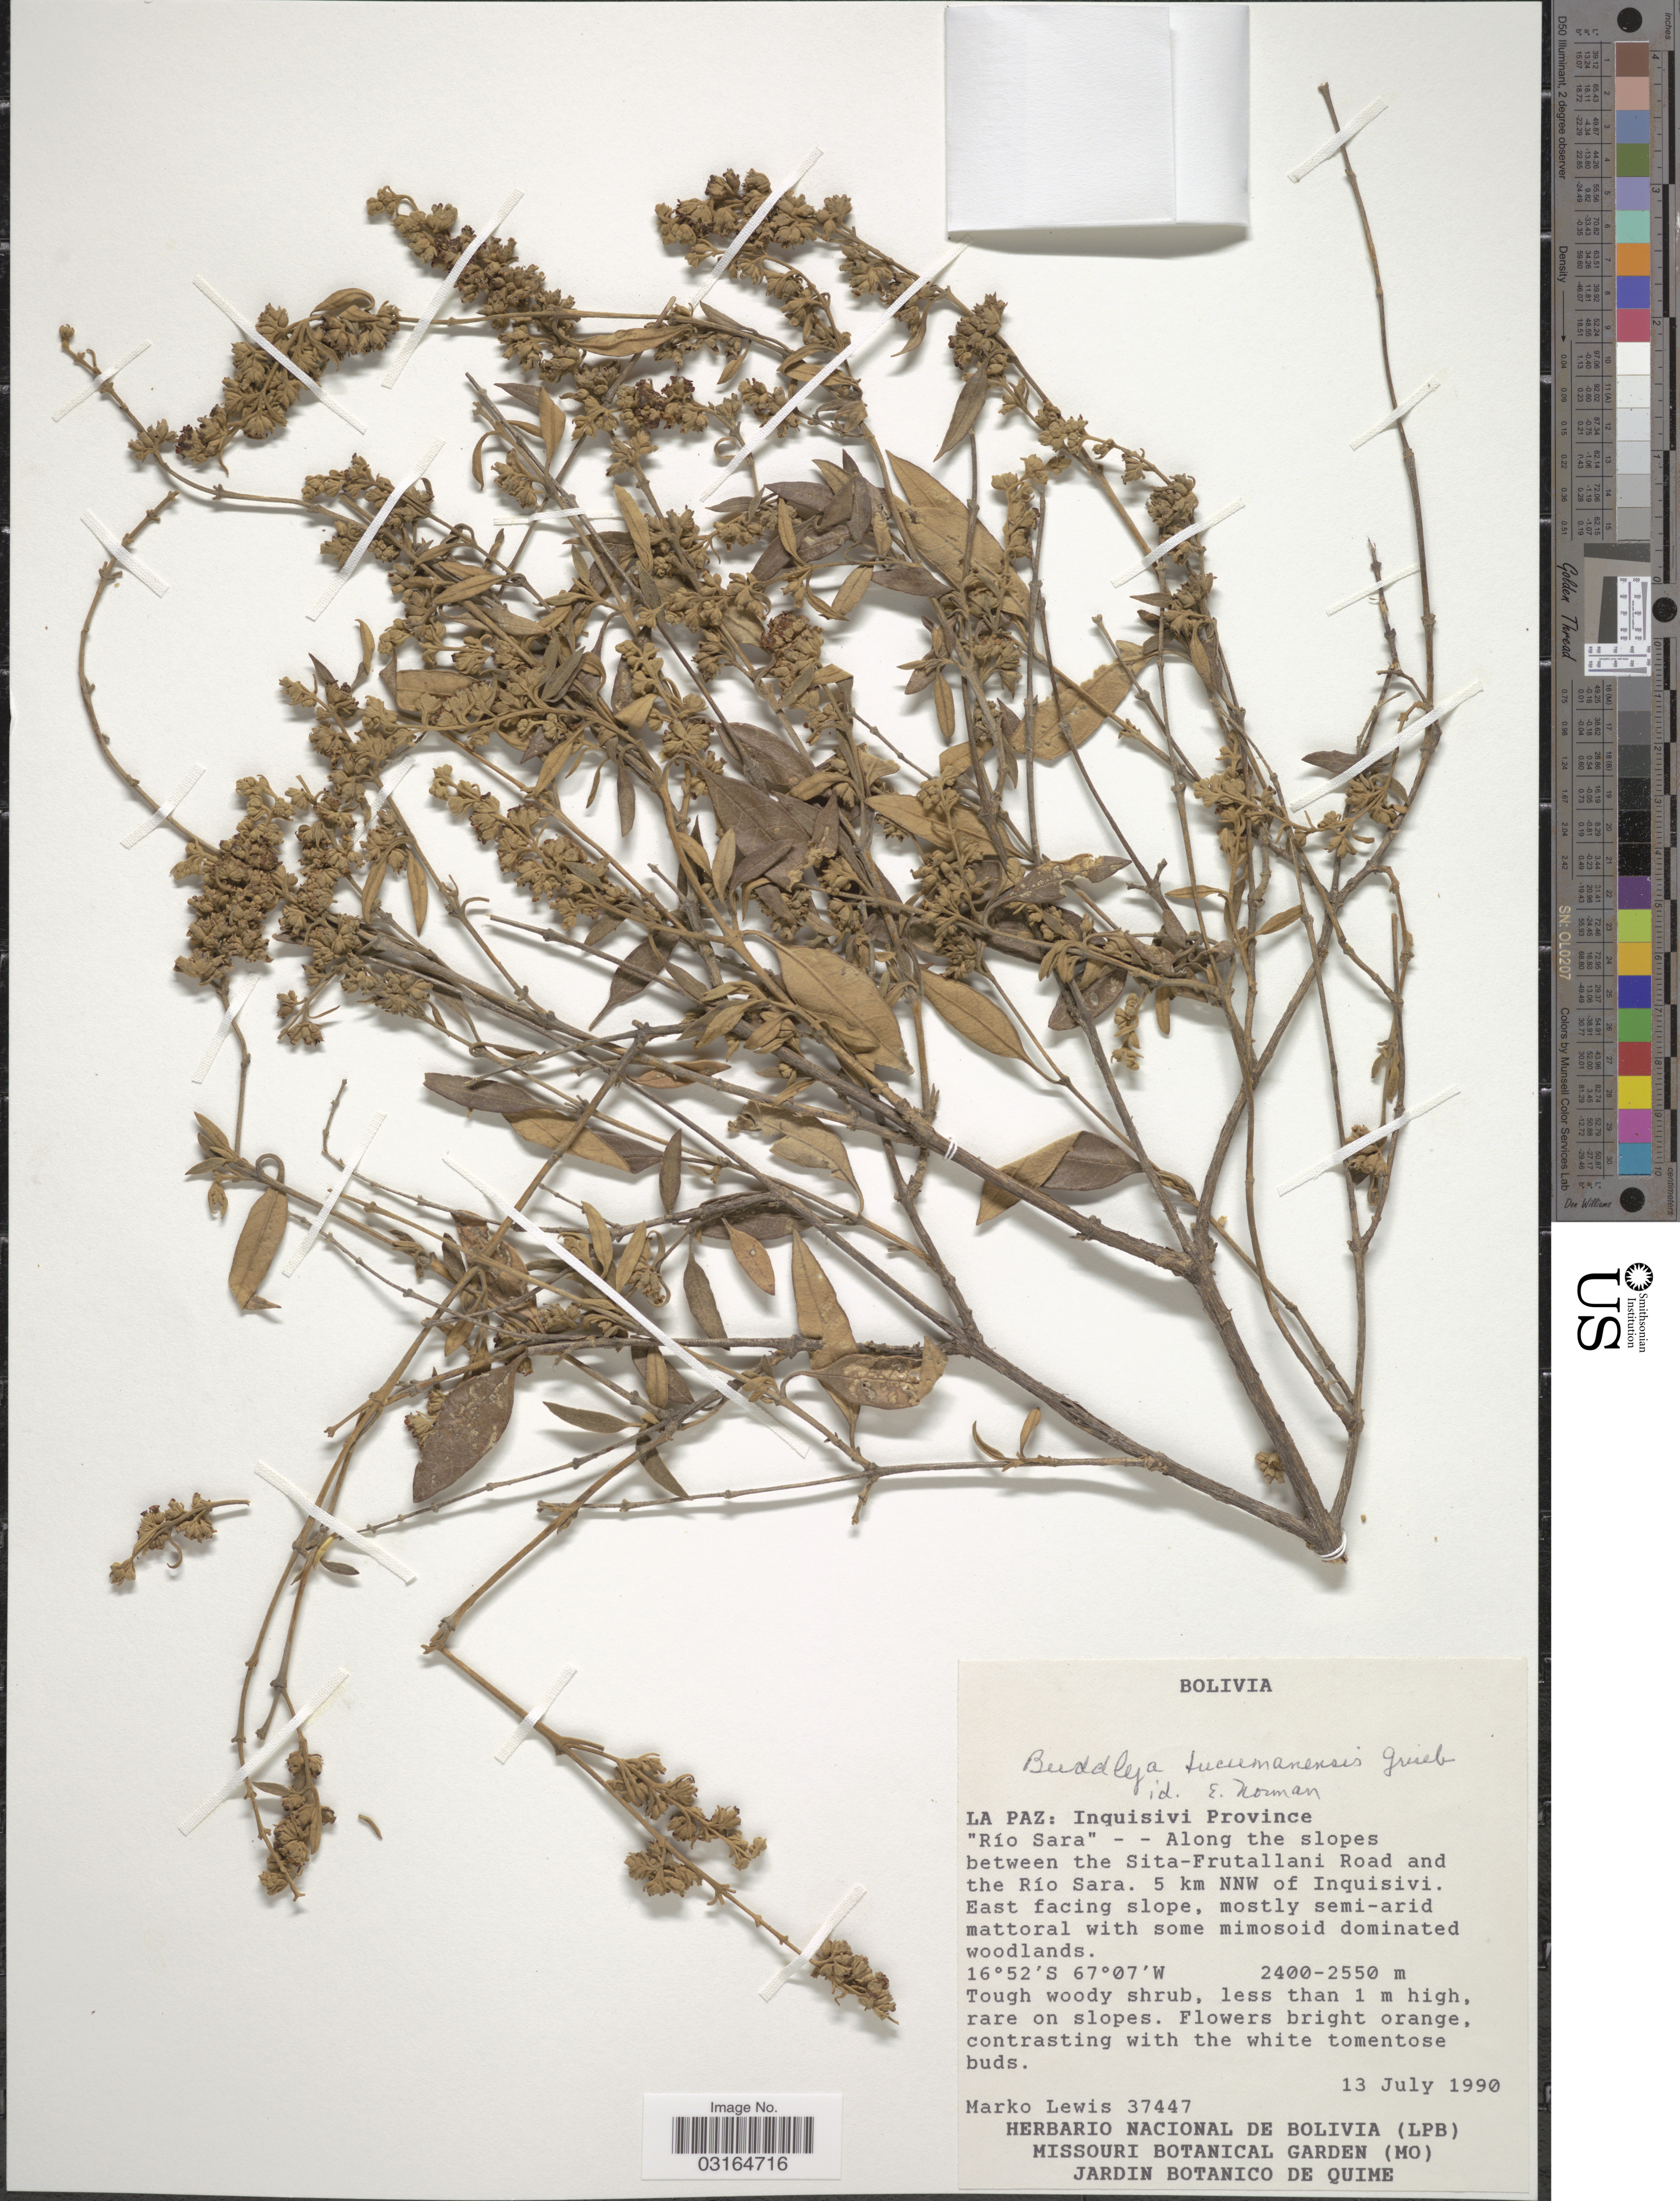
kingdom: Plantae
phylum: Tracheophyta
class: Magnoliopsida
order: Lamiales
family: Scrophulariaceae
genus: Buddleja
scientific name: Buddleja tucumanensis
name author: Griseb.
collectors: M. A. Lewis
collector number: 37447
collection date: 1990-07-13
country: Bolivia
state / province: La Paz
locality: Inquisivi Province. "Río Sara" - - Along the slopes between the Sita-Frutallani Road and the Río Sara. 5 km NNW of Inquisivi. East facing slope.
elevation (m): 2400